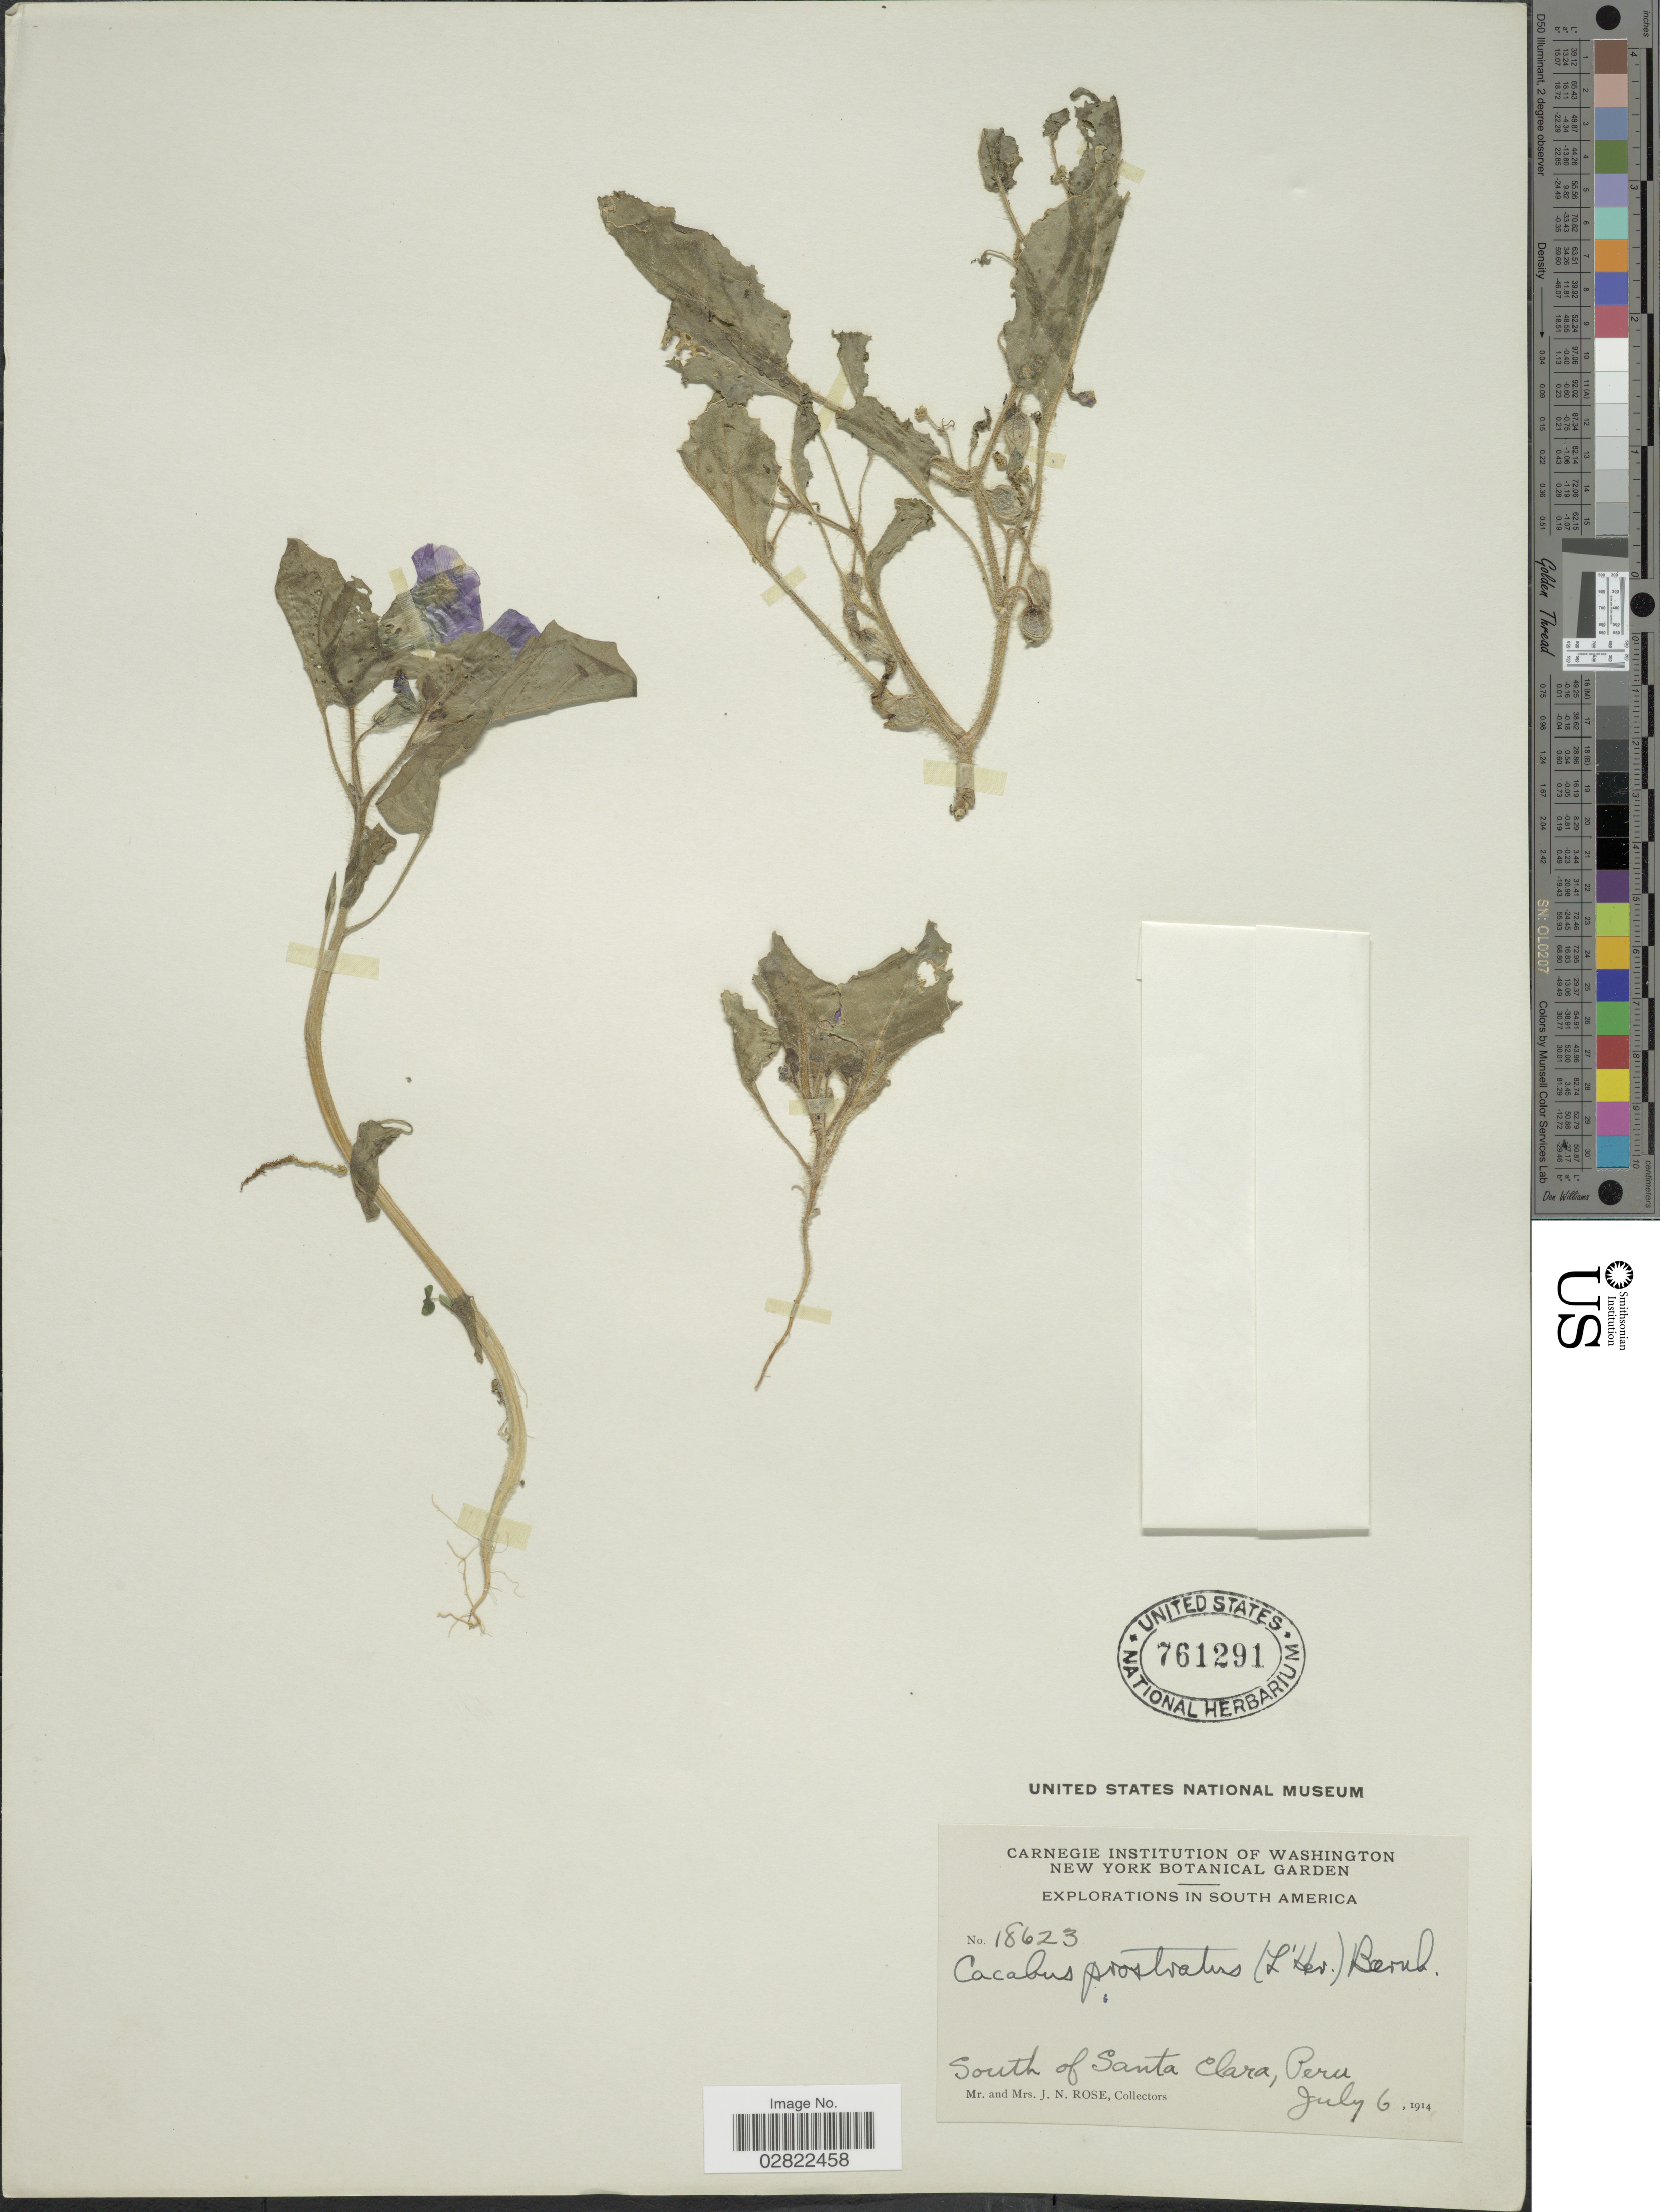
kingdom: Plantae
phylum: Tracheophyta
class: Magnoliopsida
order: Solanales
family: Solanaceae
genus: Exodeconus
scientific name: Exodeconus prostratus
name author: (L'Hér.) Raf.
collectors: J. N. Rose & L. B. Rose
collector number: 18623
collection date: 1914-07-06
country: Peru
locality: South of Santa Clara.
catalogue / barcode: US 761291